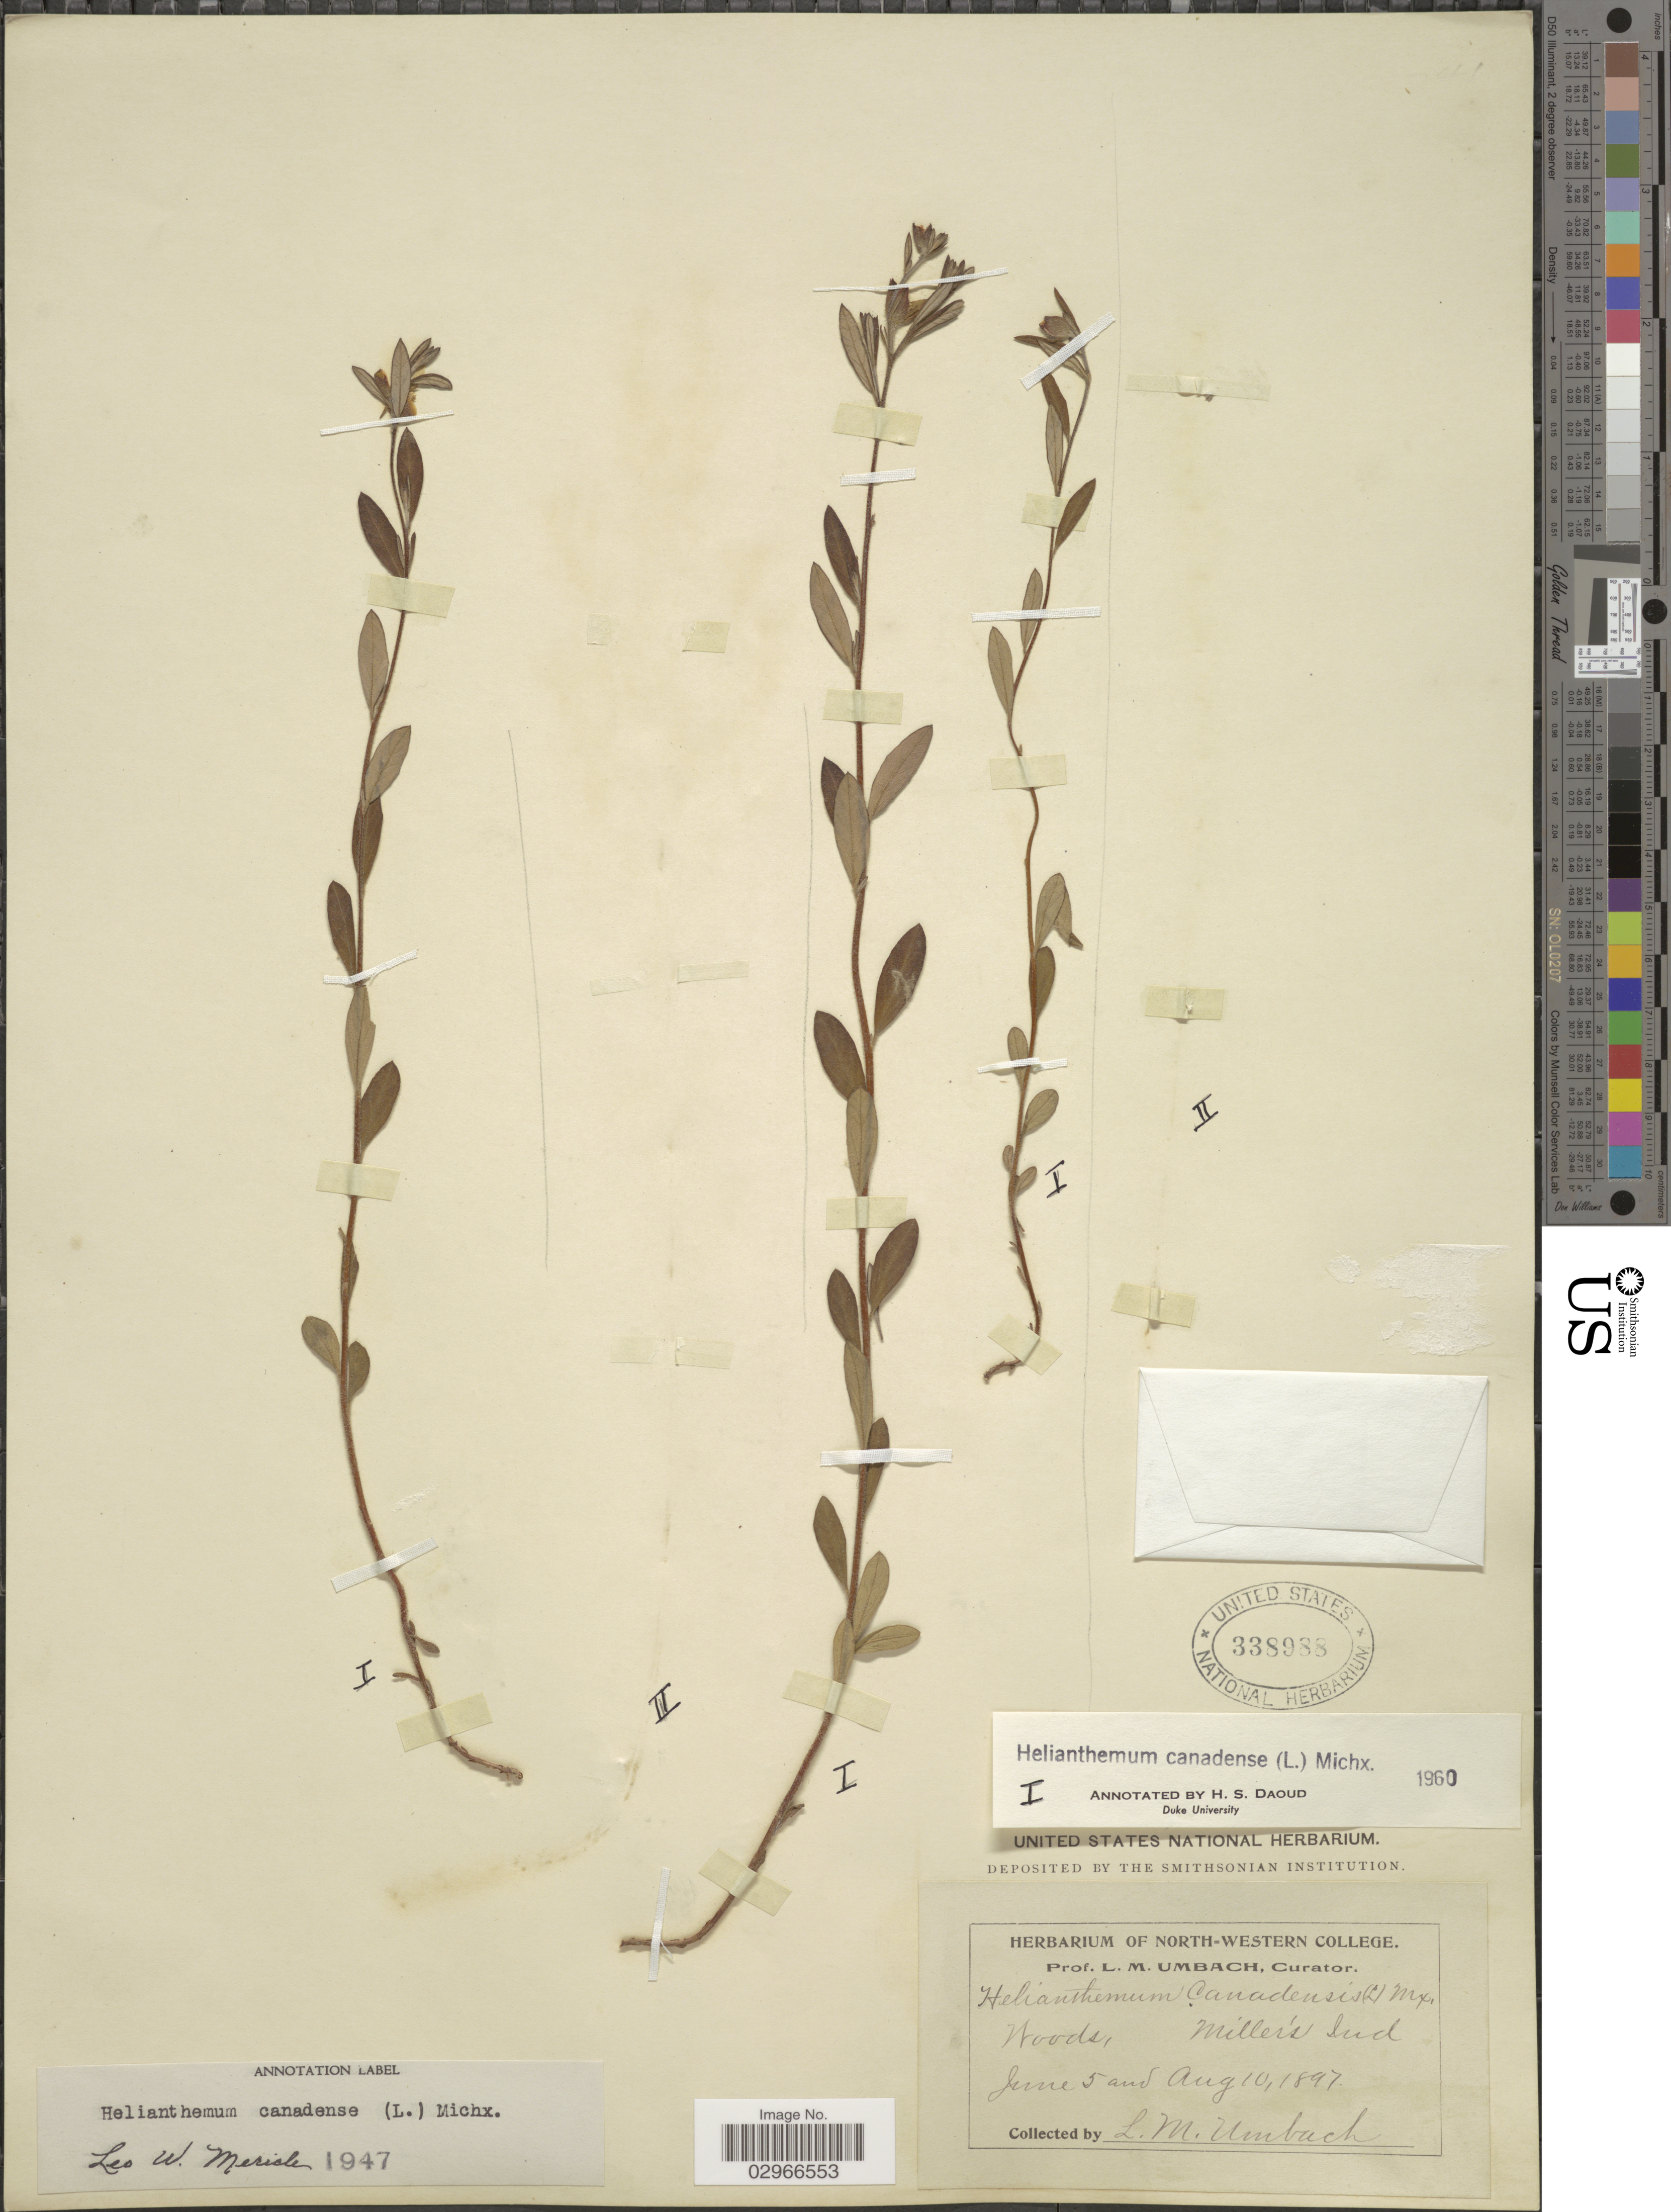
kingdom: Plantae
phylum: Tracheophyta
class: Magnoliopsida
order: Malvales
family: Cistaceae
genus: Helianthemum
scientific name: Helianthemum canadense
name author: (L.) Michx.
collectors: L. M. Umbach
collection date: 1897-06-05/1897-08-10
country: United States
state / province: Indiana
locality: Miller's Ind.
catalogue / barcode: US 338988